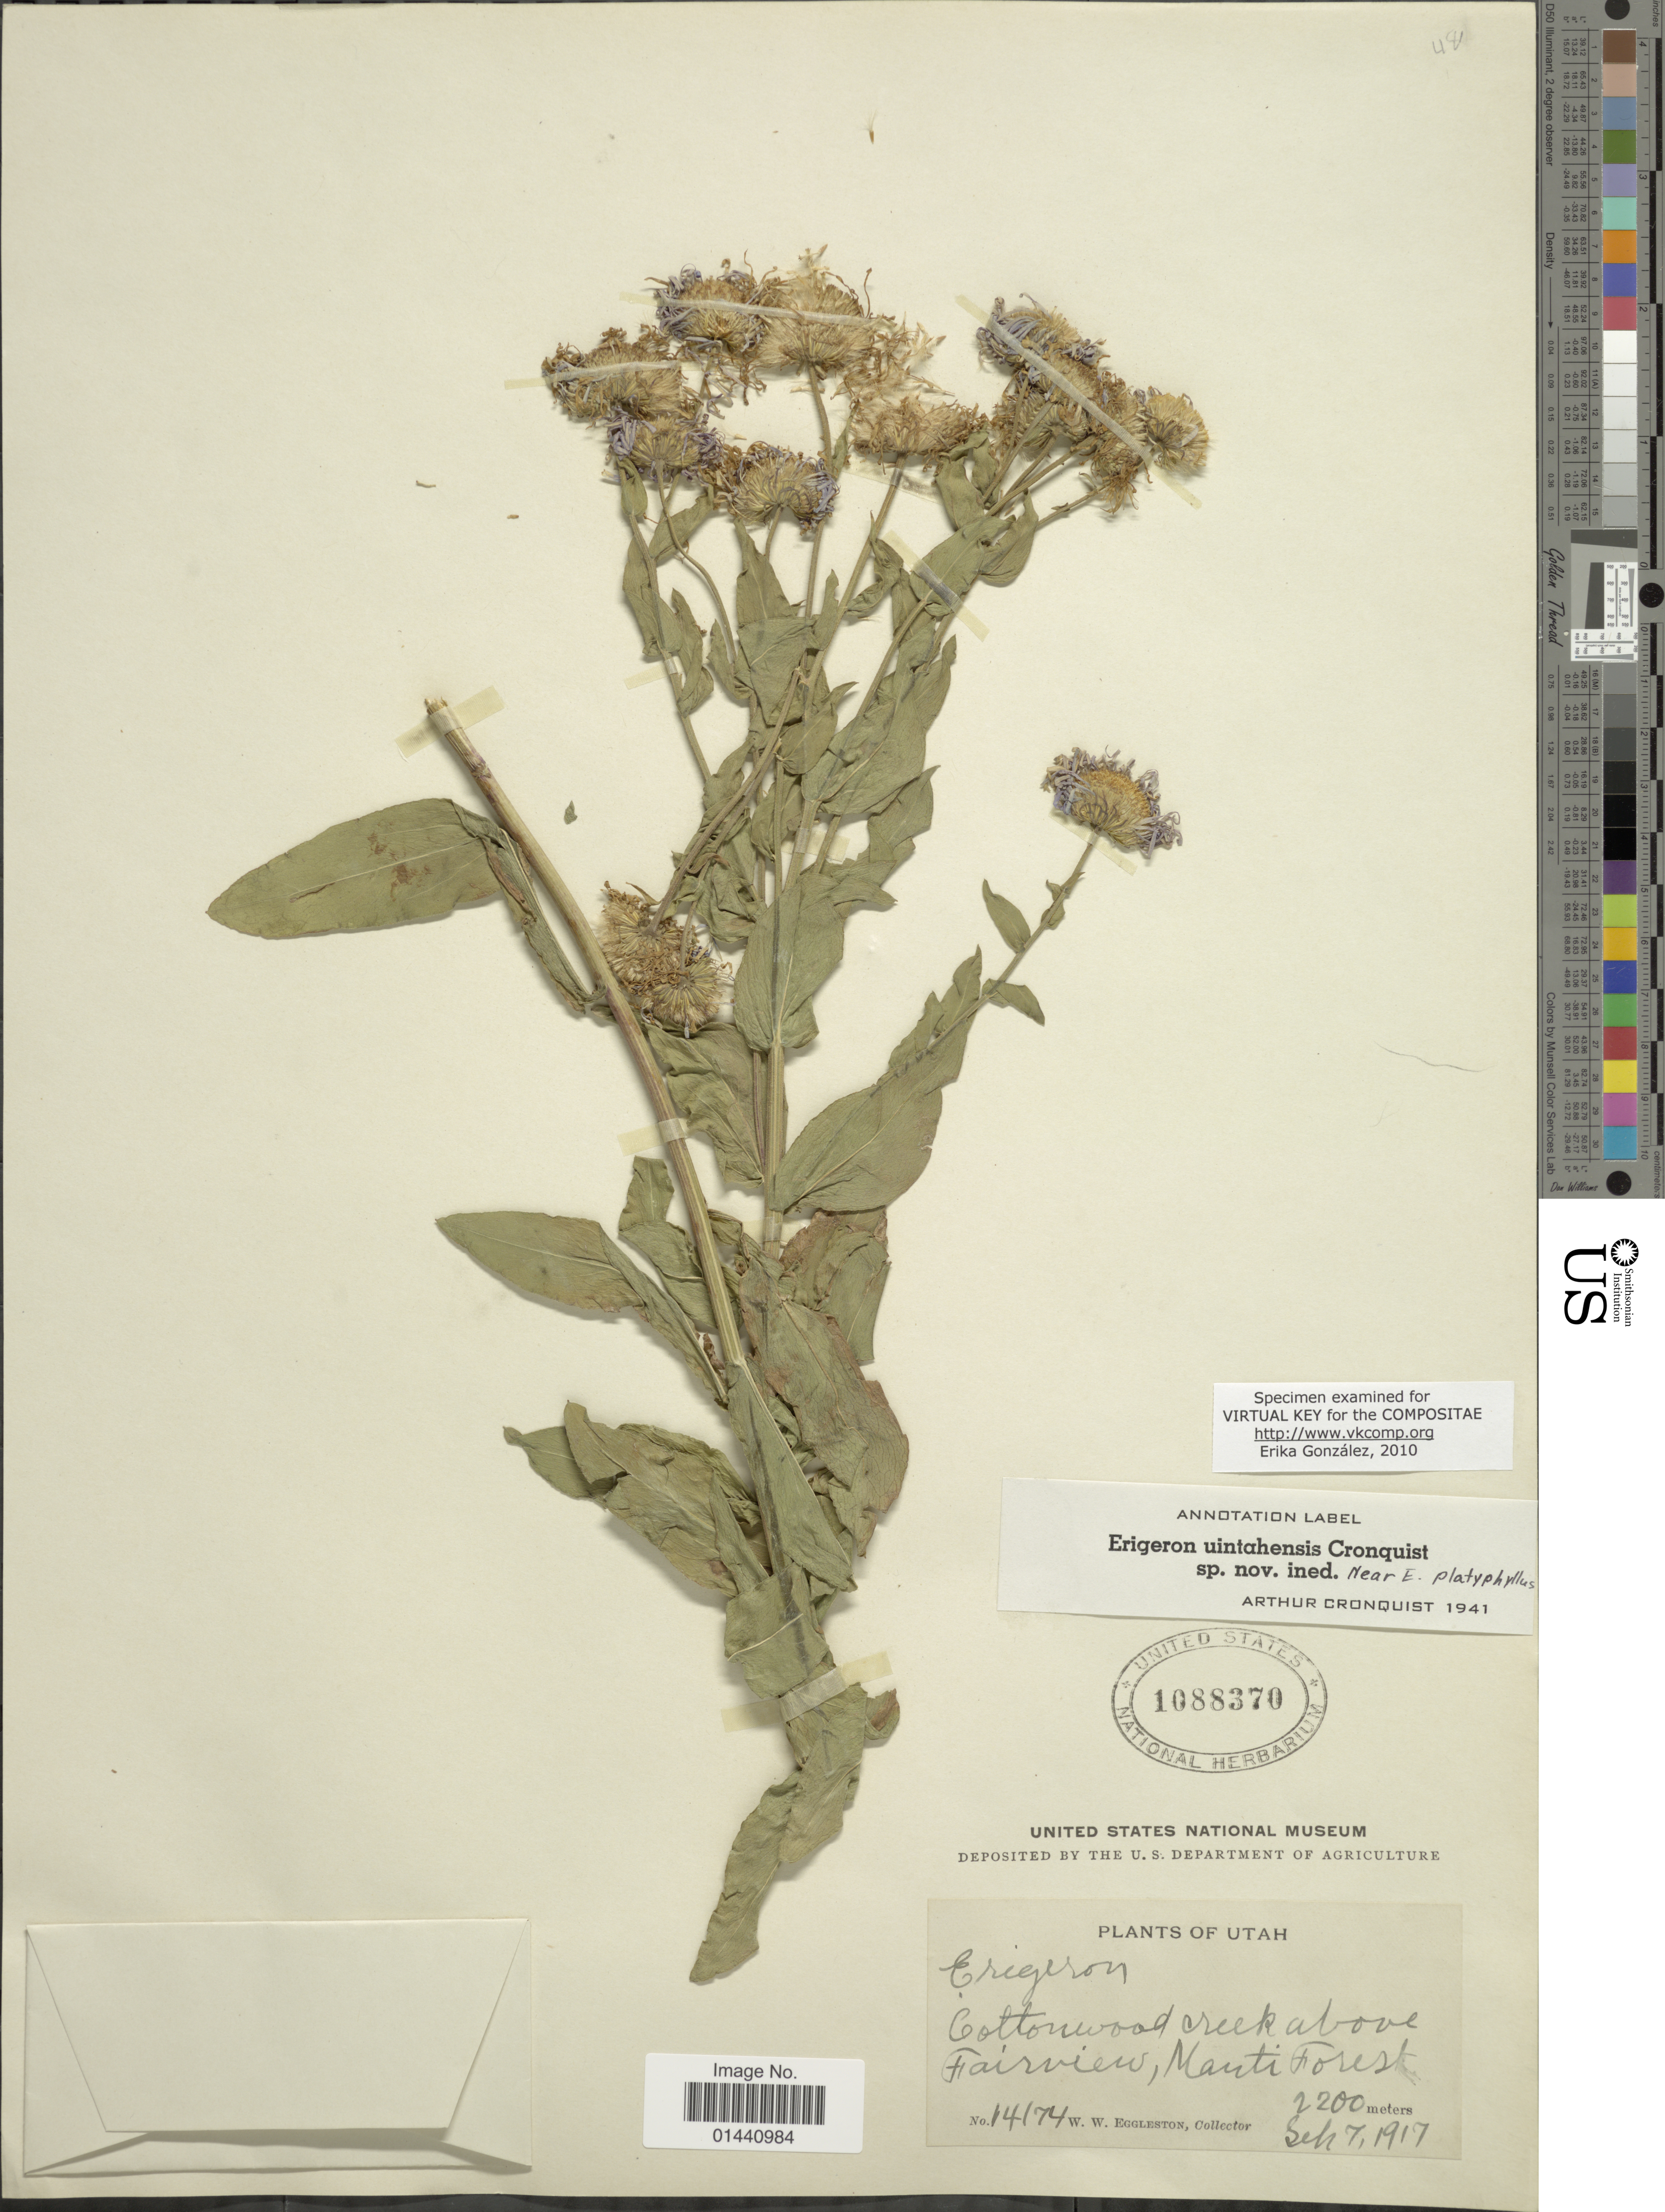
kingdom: Plantae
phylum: Tracheophyta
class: Magnoliopsida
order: Asterales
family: Asteraceae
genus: Erigeron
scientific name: Erigeron uintahensis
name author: Cronq.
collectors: W. W. Eggleston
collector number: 14174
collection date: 1917-09-07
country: United States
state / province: Utah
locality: Cottonwood creek above Fairview, Manti Forest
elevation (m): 2200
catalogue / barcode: US 1088370